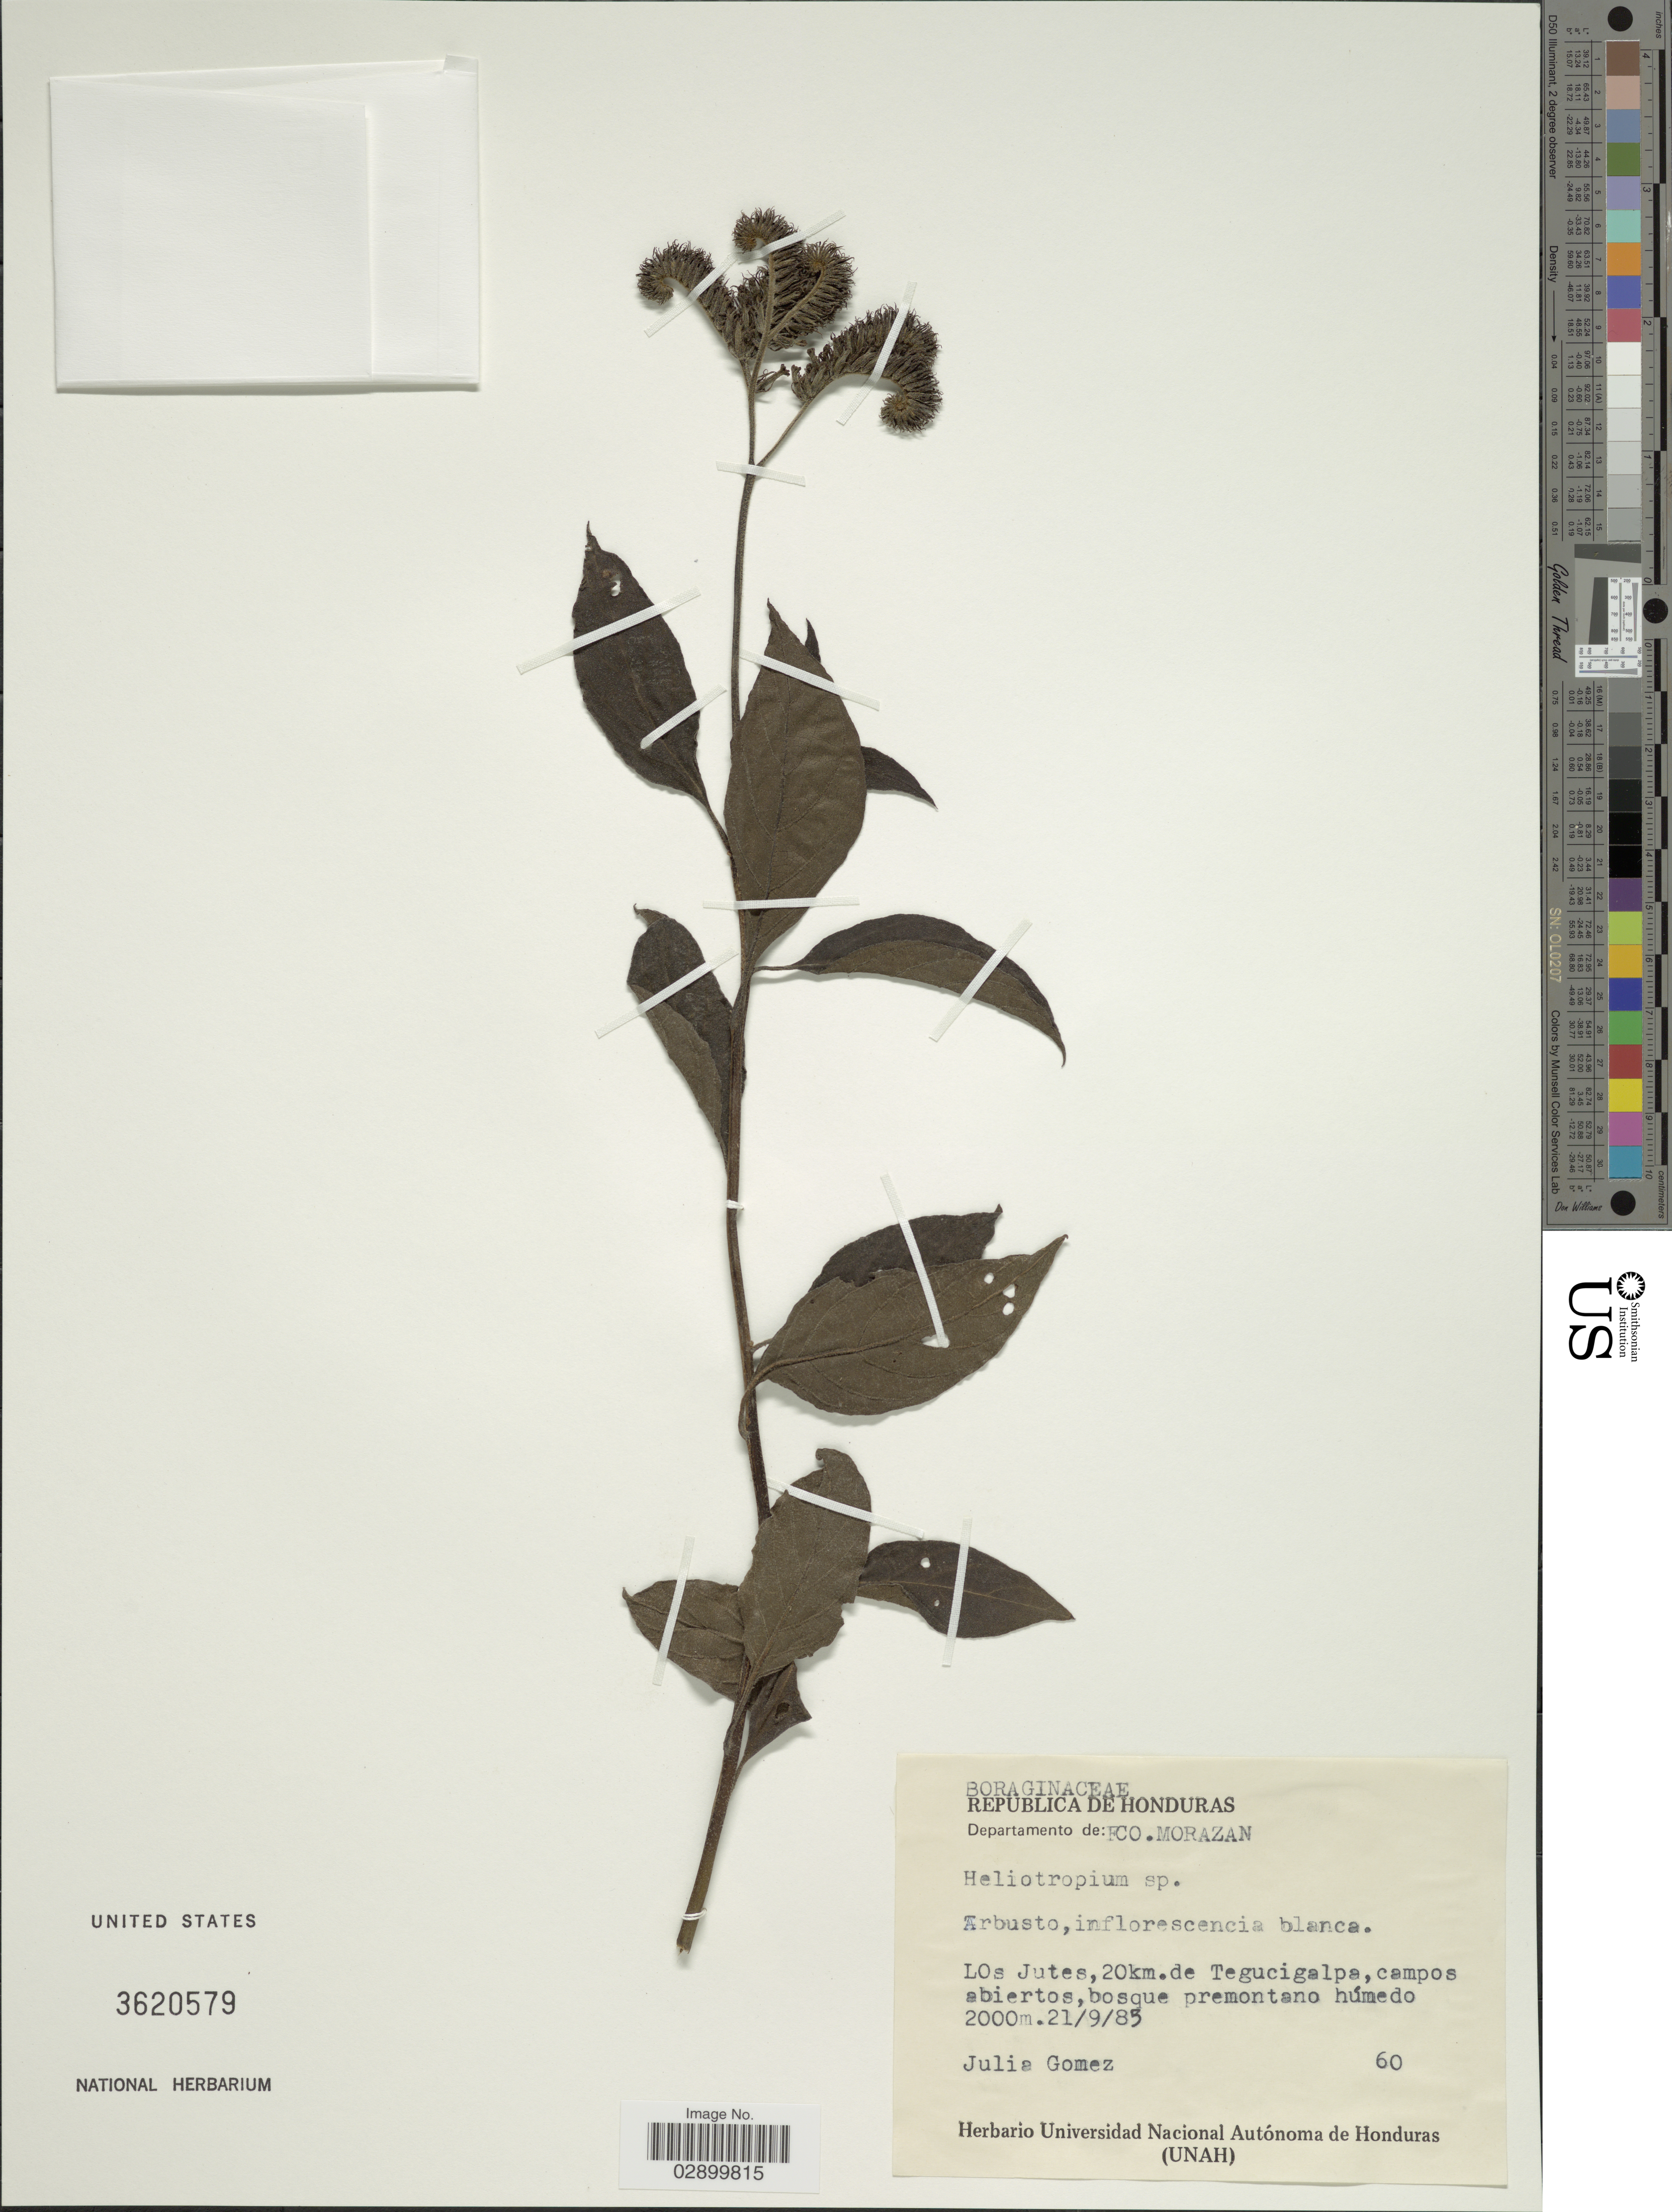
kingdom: Plantae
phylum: Tracheophyta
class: Magnoliopsida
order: Boraginales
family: Heliotropiaceae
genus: Heliotropium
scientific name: Heliotropium sp.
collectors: J. Gomez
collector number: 60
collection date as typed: Transcribed d/m/y: 21/9/85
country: Honduras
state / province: Fco. Morazán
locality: Republica de Honduras. Departamento de: Fco. Morazan. Los Jutes, 20 km. de Tegucigalpa, campos abiertos.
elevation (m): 2000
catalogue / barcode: US 3620579